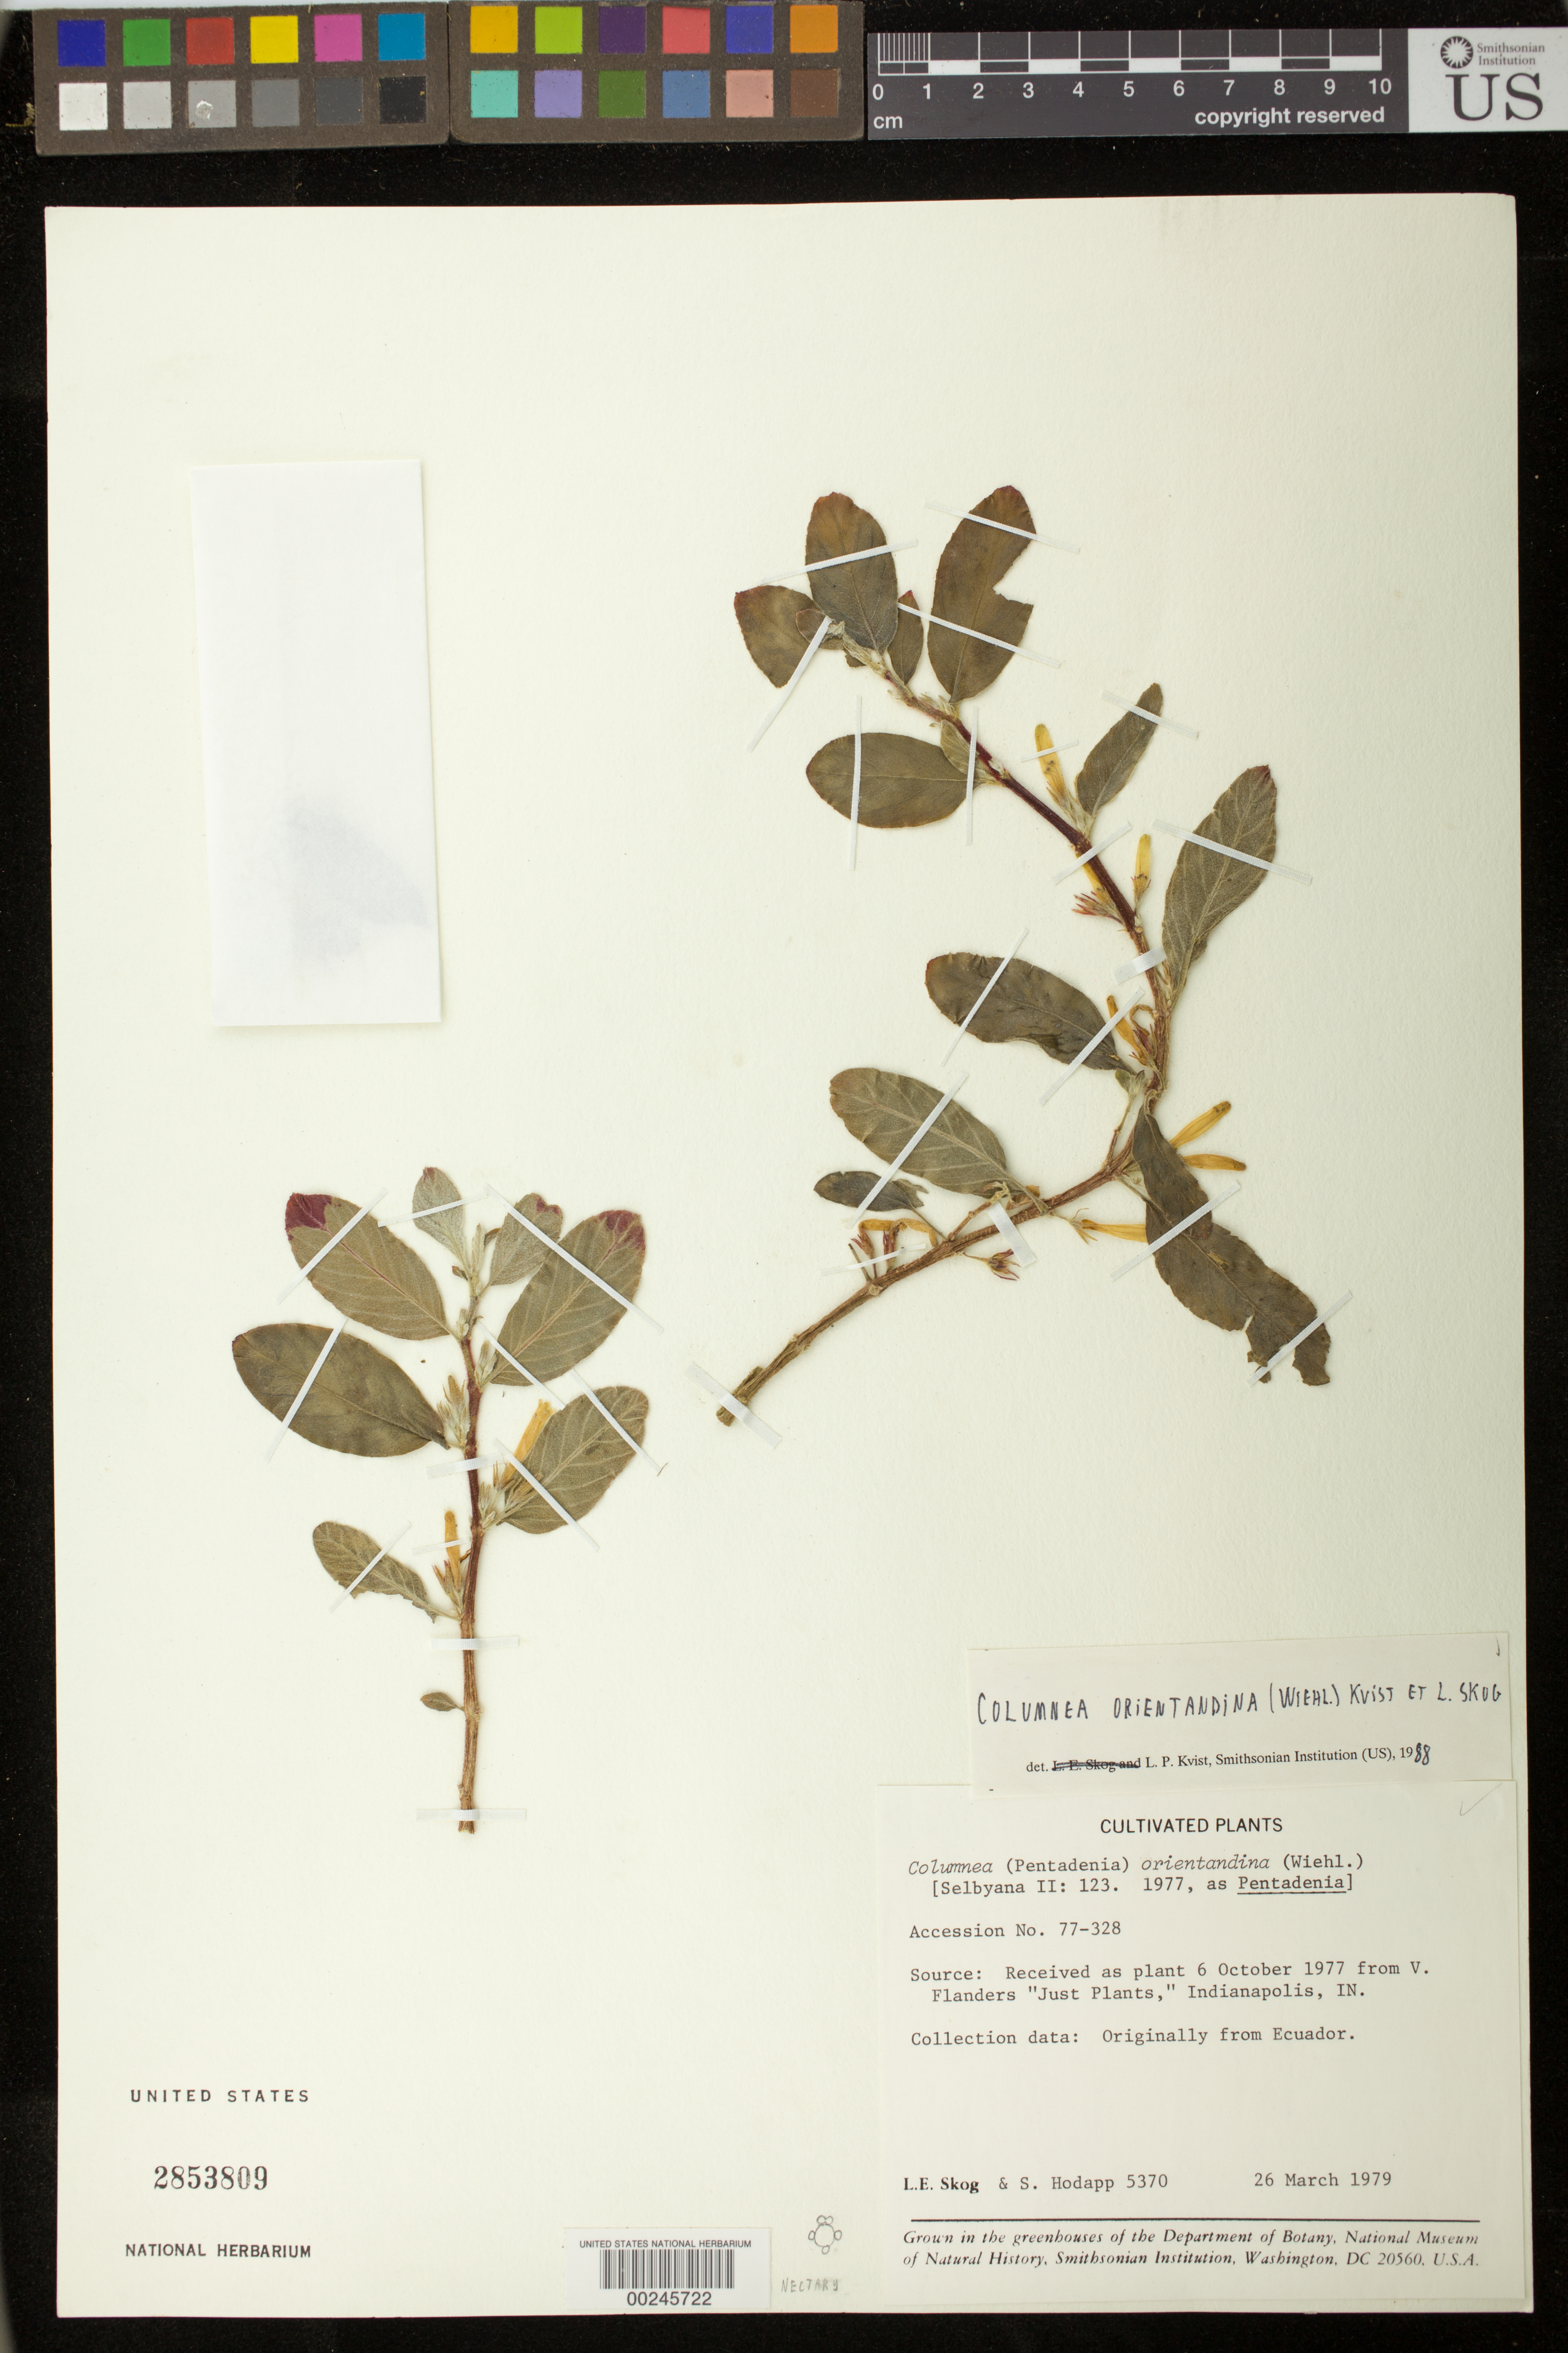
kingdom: Plantae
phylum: Tracheophyta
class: Magnoliopsida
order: Lamiales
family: Gesneriaceae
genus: Columnea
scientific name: Columnea orientandina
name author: (Wiehler) L.P. Kvist & L.E. Skog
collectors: L. E. Skog & S. Hodapp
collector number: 5370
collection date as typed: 26 Mar 1979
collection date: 1979-03-26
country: Ecuador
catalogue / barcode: US 2853809